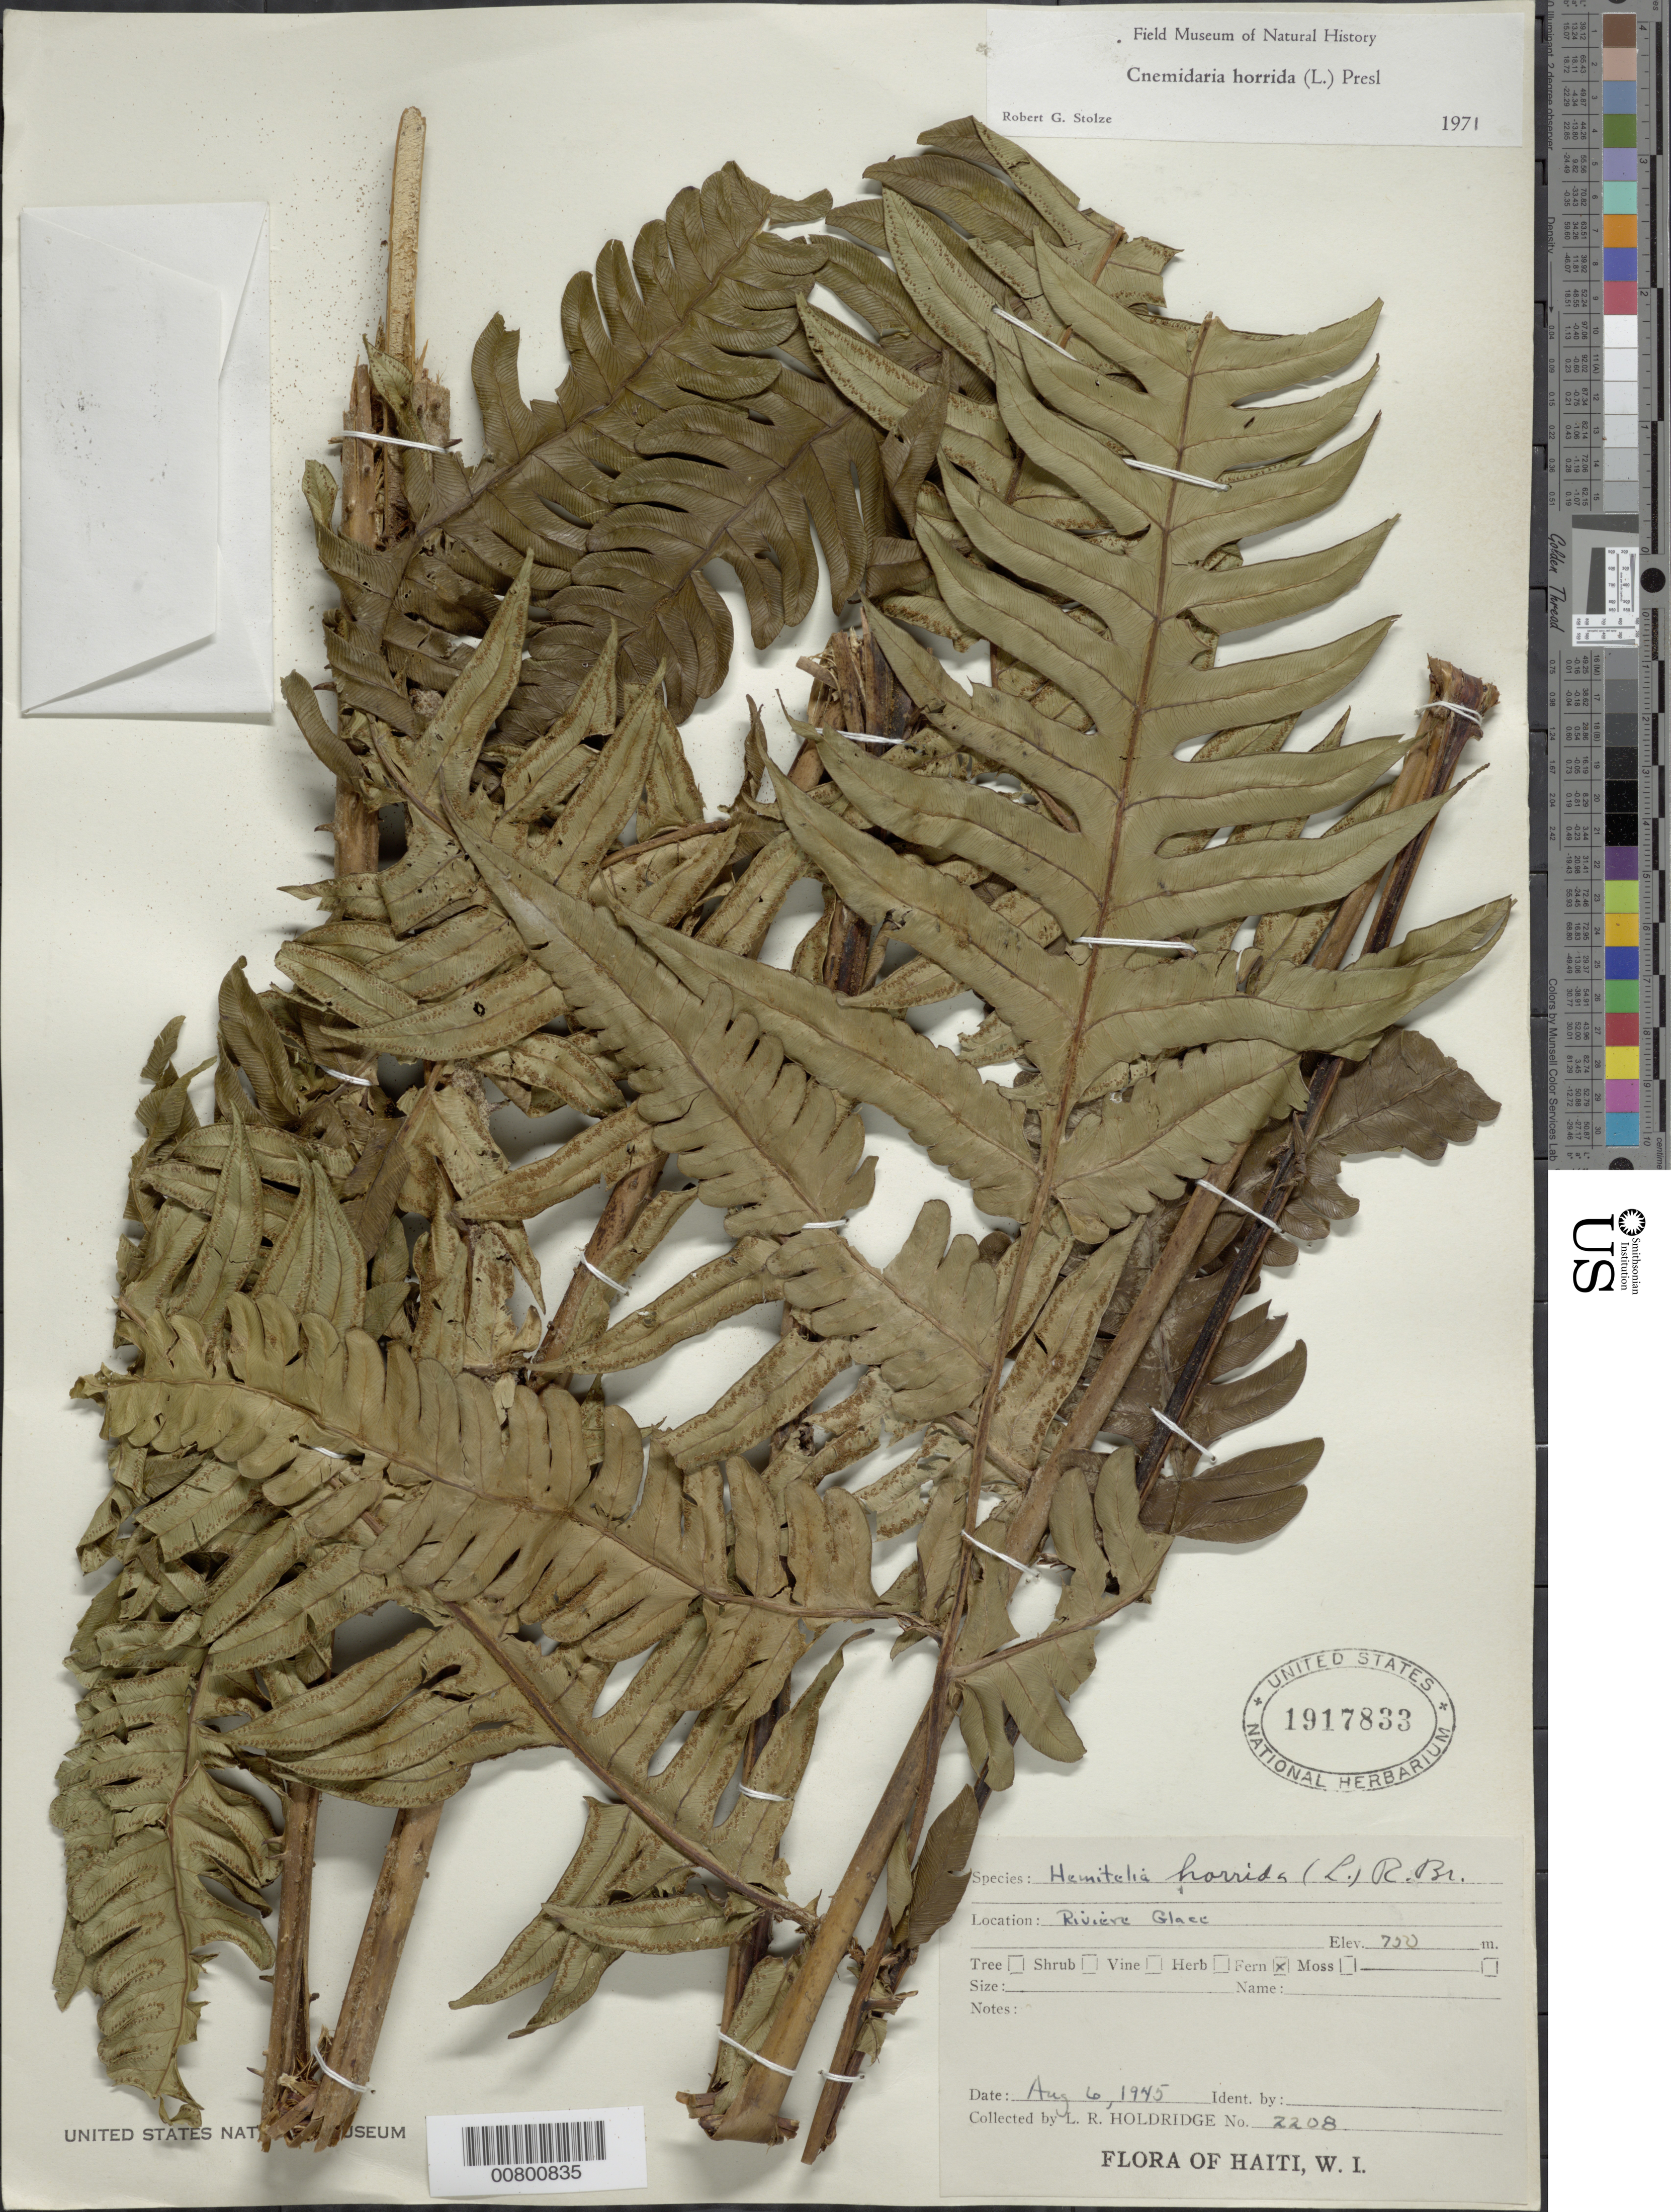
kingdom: Plantae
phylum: Tracheophyta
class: Polypodiopsida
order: Cyatheales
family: Cyatheaceae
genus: Cyathea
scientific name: Cyathea horrida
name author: (L.) Sm.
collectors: L. Holdridge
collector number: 2208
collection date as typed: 06 Aug 1945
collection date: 1945-08-06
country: Haiti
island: Hispaniola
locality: riviere Glace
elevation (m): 750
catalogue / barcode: US 1917833